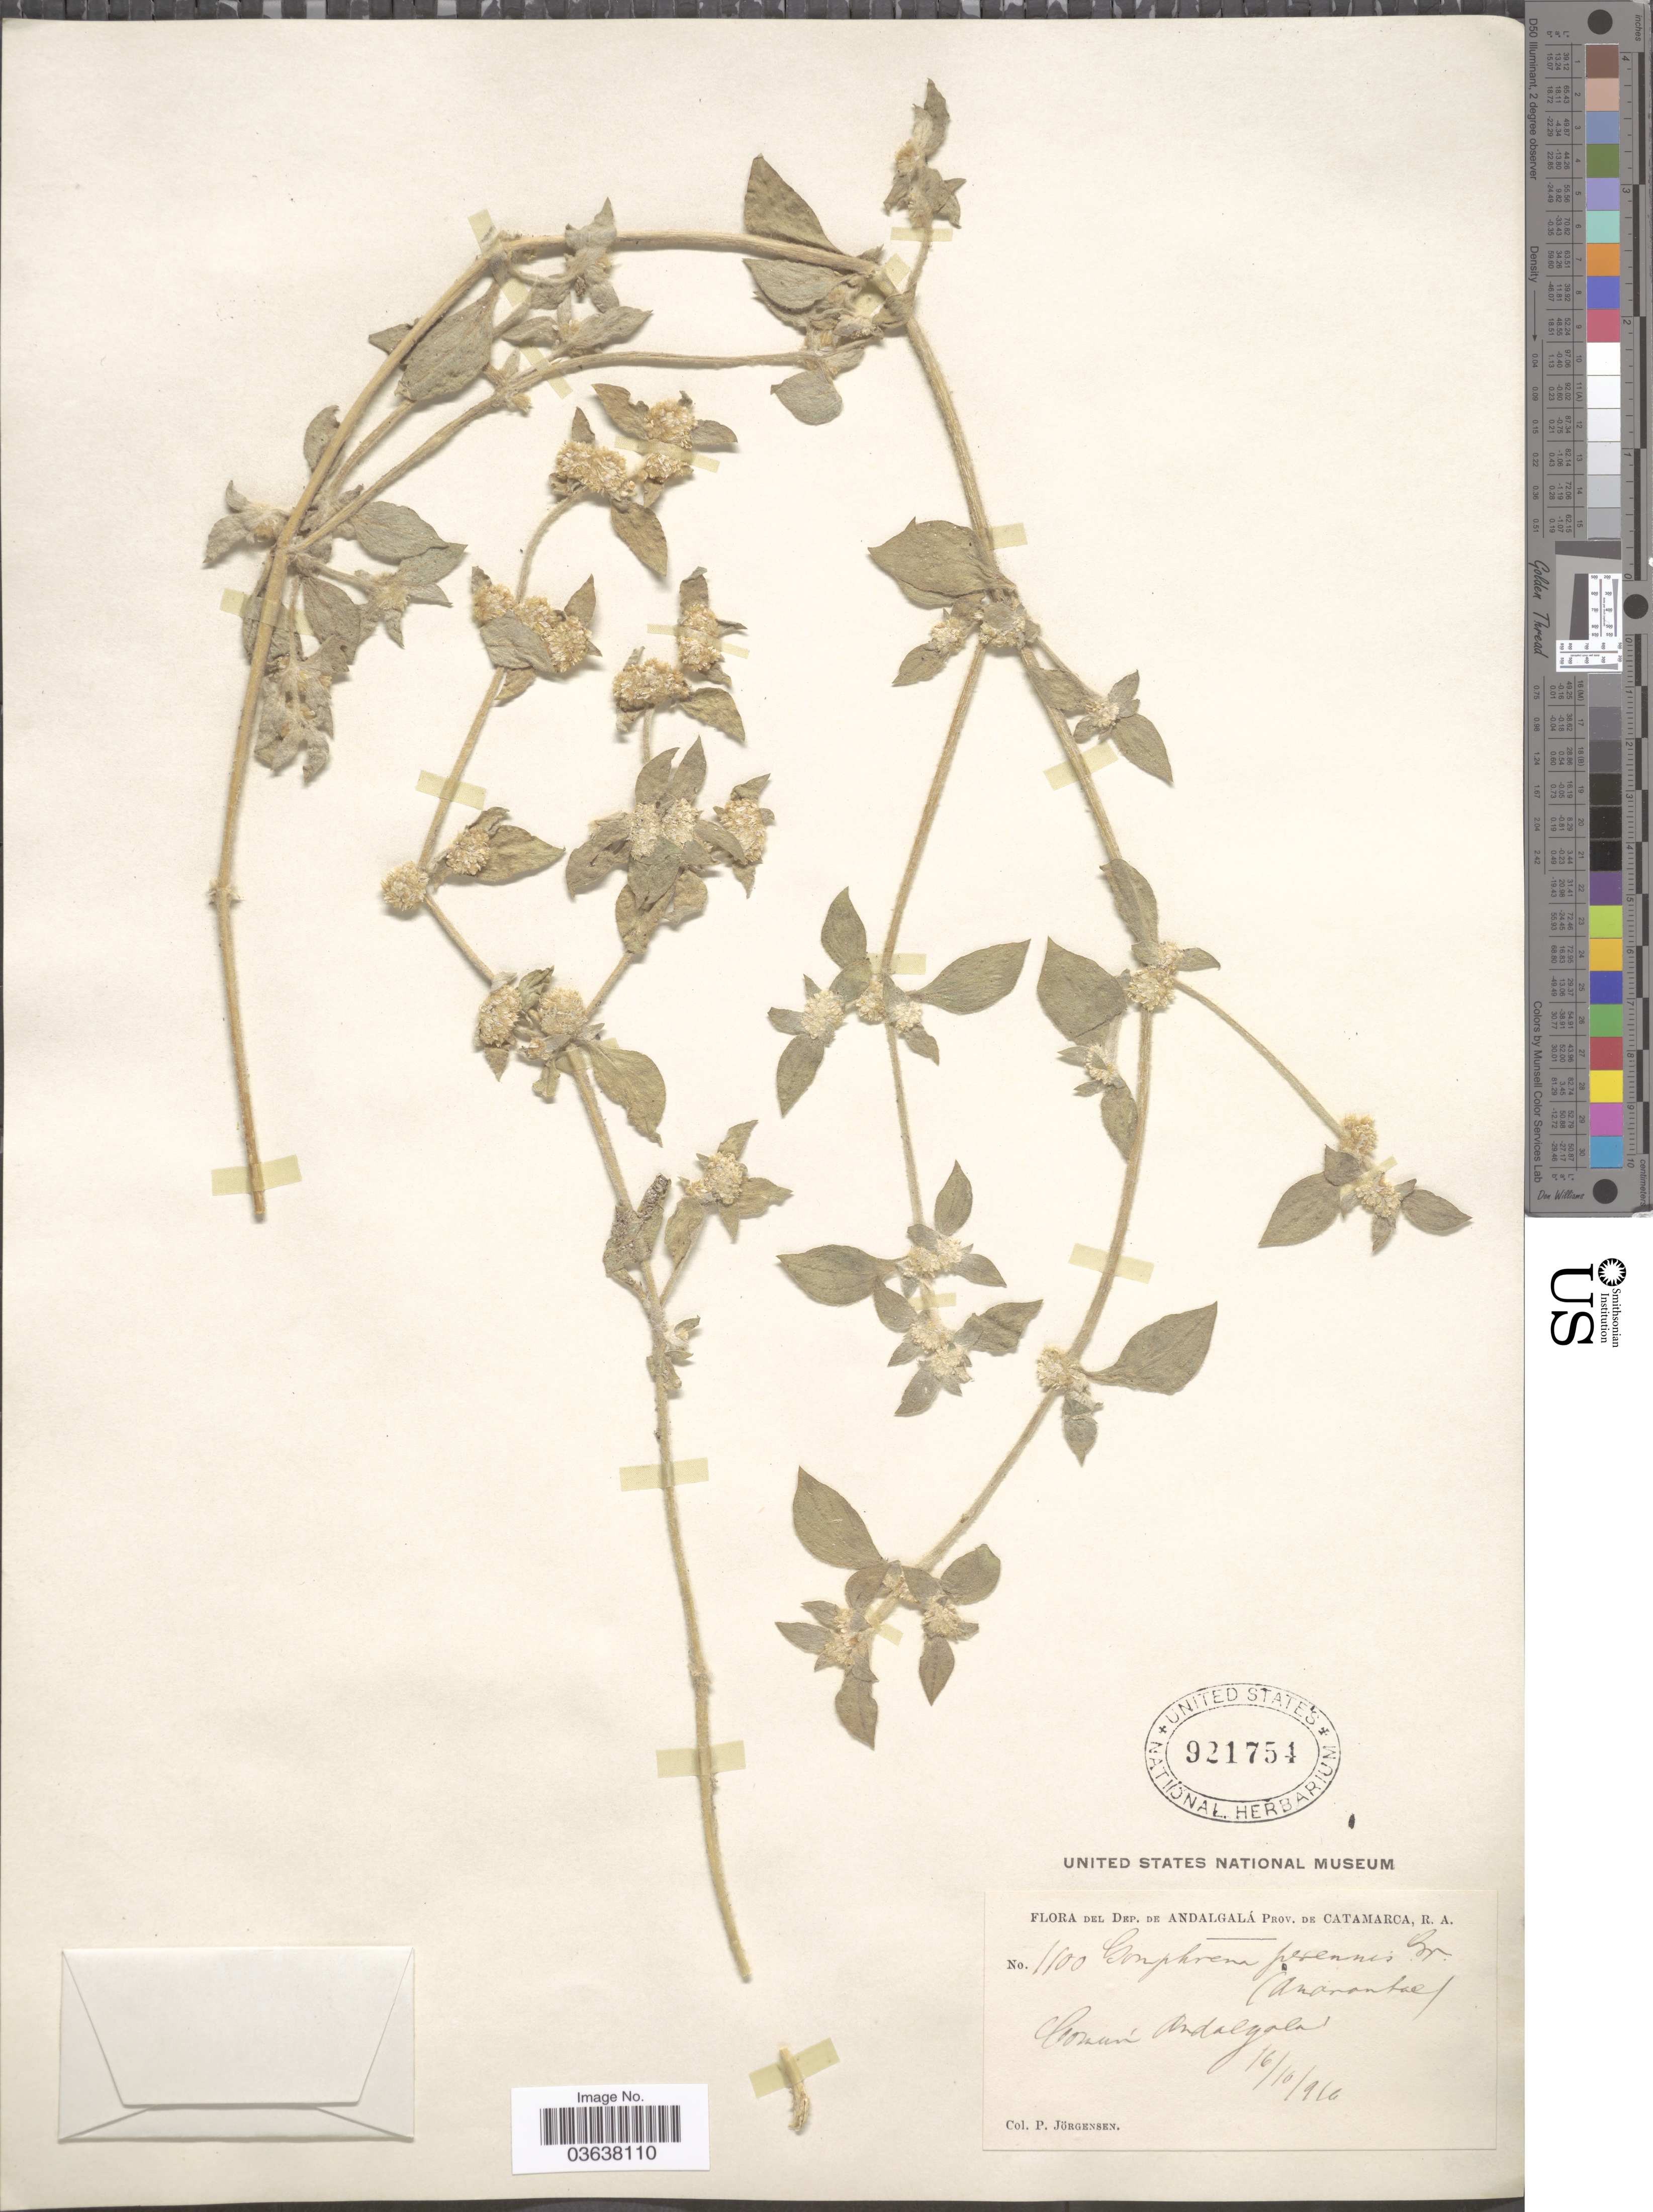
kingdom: Plantae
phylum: Tracheophyta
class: Magnoliopsida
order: Caryophyllales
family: Amaranthaceae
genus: Gomphrena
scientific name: Gomphrena perennis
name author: L.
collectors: P. Jörgensen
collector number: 1100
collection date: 1916-06-16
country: Argentina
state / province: Catamarca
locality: Dep. de Andalgalá. Comun Andalgala.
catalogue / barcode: US 921754